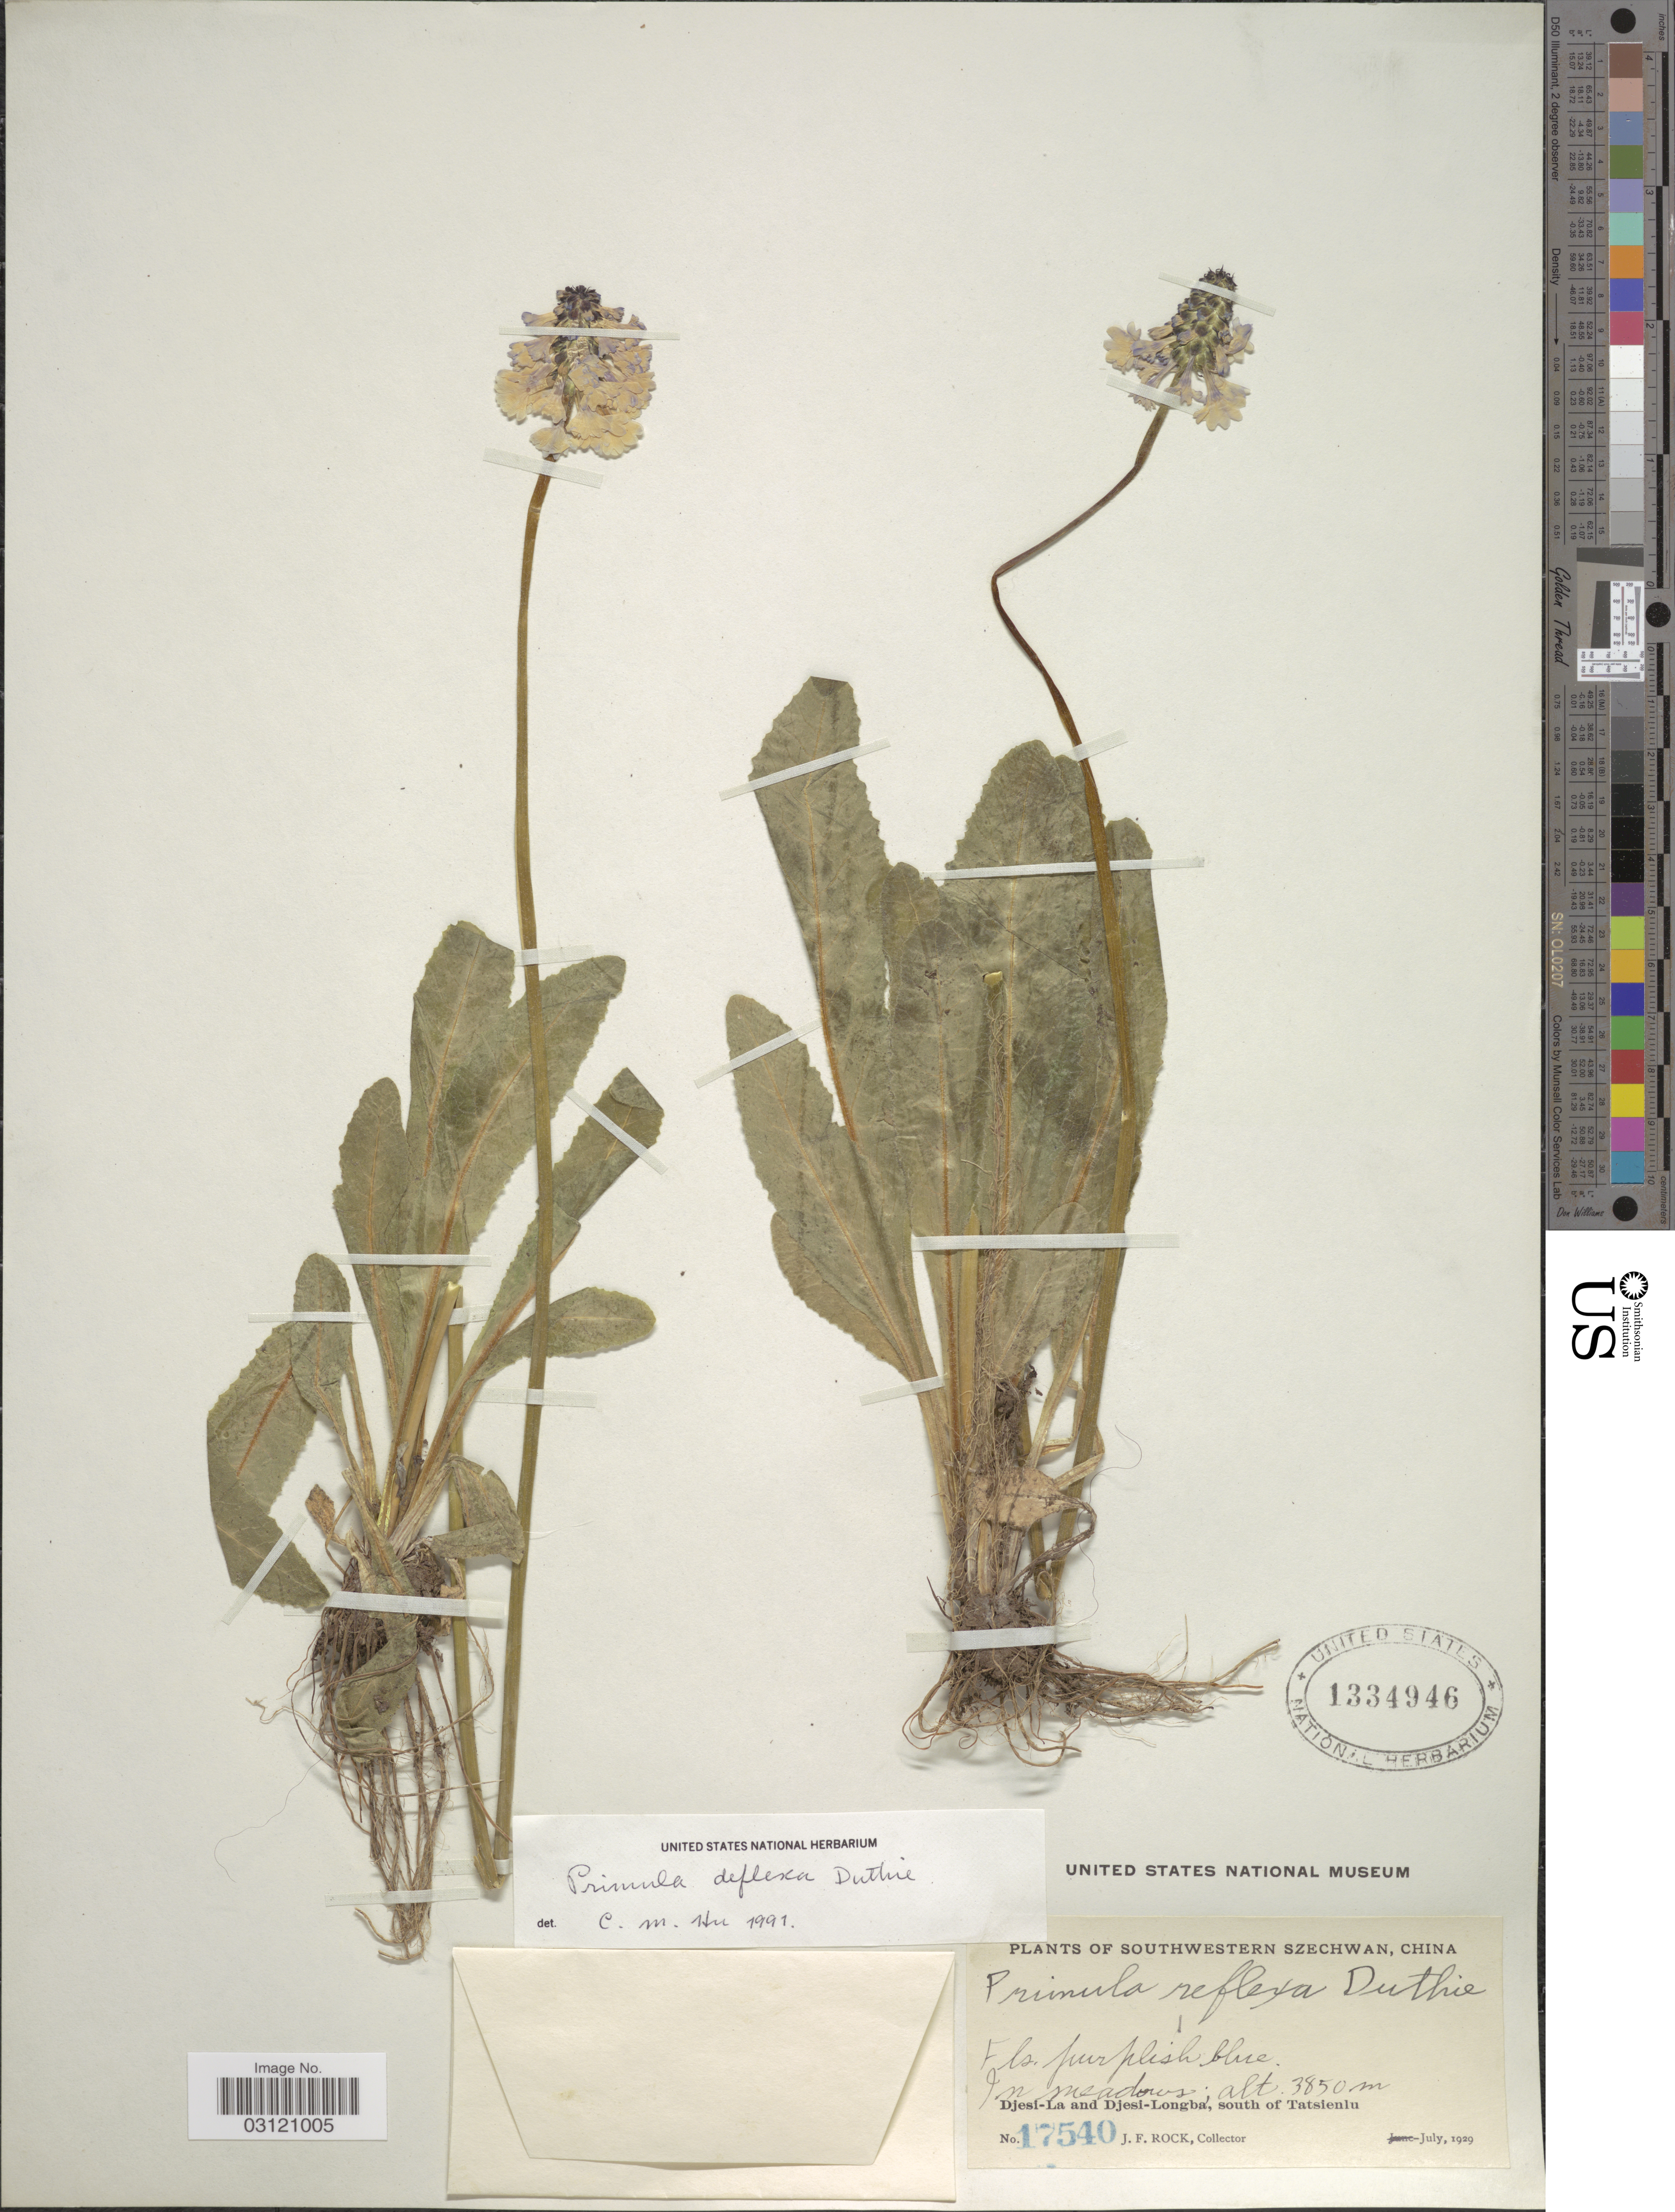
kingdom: Plantae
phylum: Tracheophyta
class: Magnoliopsida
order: Ericales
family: Primulaceae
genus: Primula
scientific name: Primula deflexa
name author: Duthie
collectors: J. Rock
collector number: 17540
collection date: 1929-07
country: China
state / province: Sichuan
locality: Southwestern Szechuan. Djesi-La and Djesi-Longba, south of Tatsienlu.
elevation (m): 3850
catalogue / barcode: US 1334946